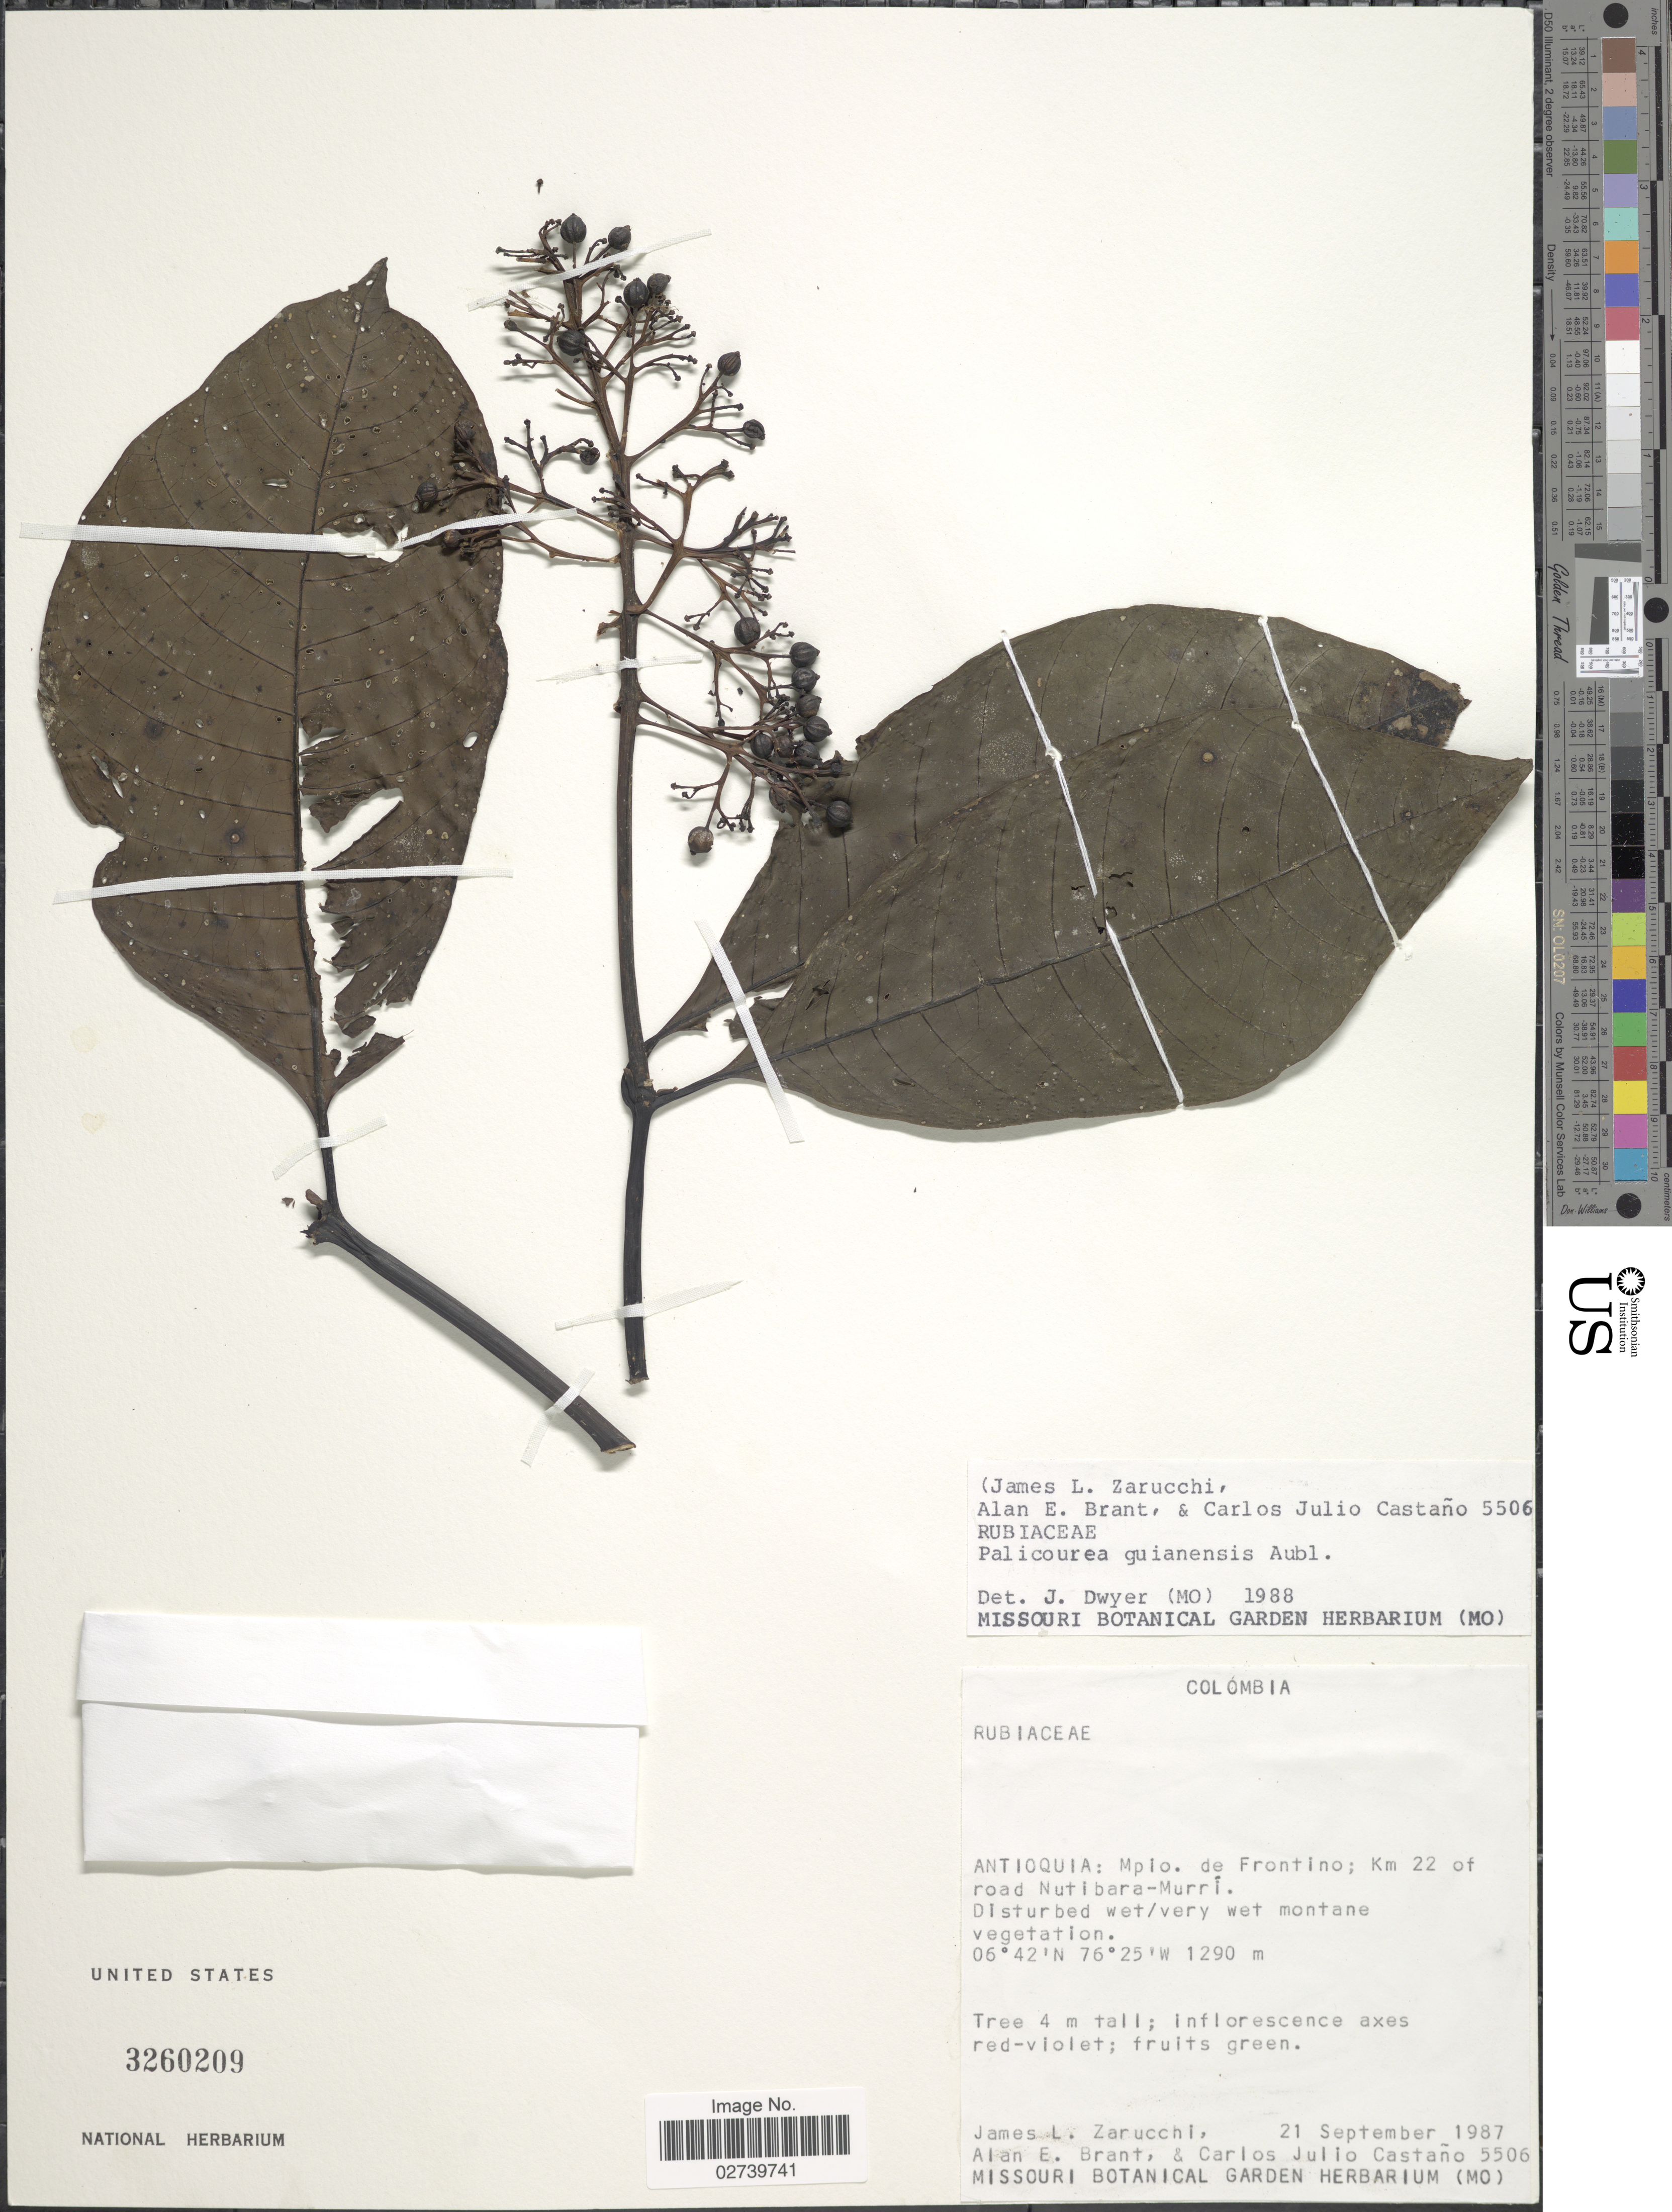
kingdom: Plantae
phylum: Tracheophyta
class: Magnoliopsida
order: Gentianales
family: Rubiaceae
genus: Palicourea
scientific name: Palicourea guianensis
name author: Aubl.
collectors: J. L. Zarucchi, A. Brant & C. Castaño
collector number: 5506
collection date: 1987-09-21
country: Colombia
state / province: Antioquia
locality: Mpio. de Frontino; Km 22 of road Nutibara-Murrí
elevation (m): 1290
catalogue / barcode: US 3260209